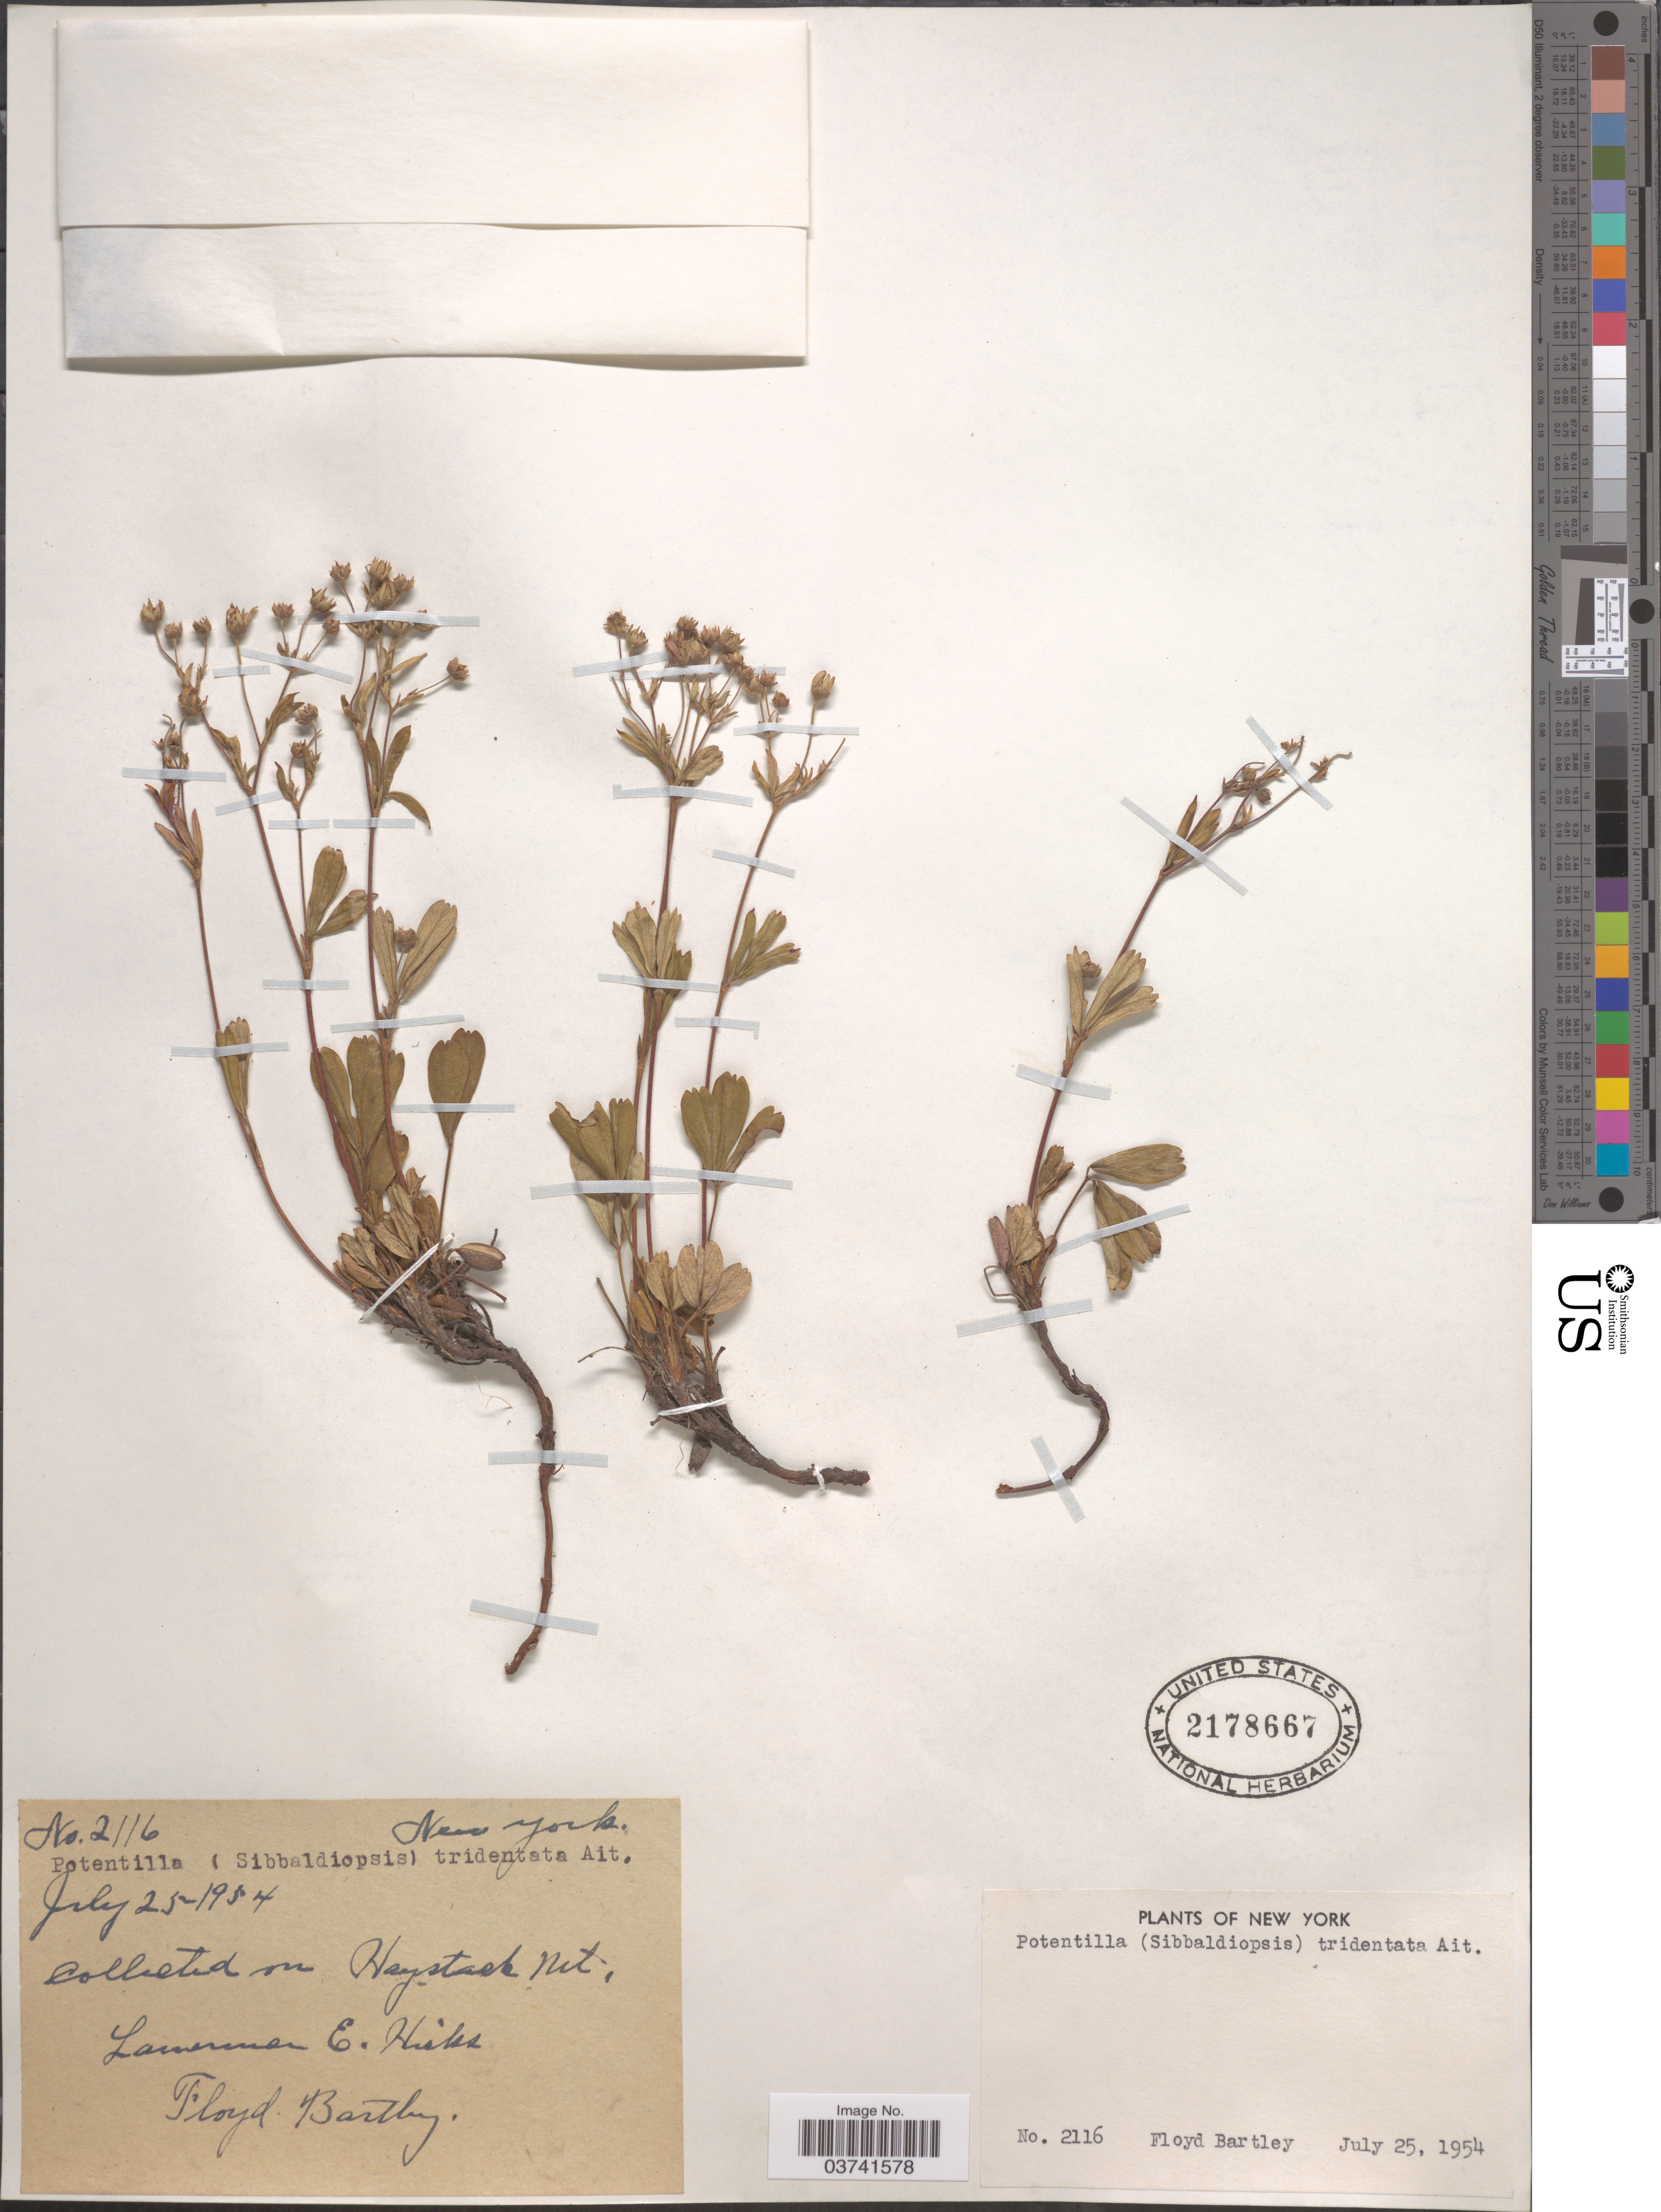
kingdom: Plantae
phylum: Tracheophyta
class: Magnoliopsida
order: Rosales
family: Rosaceae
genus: Potentilla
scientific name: Potentilla tridentata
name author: Aiton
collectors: L. E. Hicks & F. Bartley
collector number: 2116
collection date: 1954-07-25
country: United States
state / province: New York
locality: On Haystack Mt.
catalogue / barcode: US 2178667